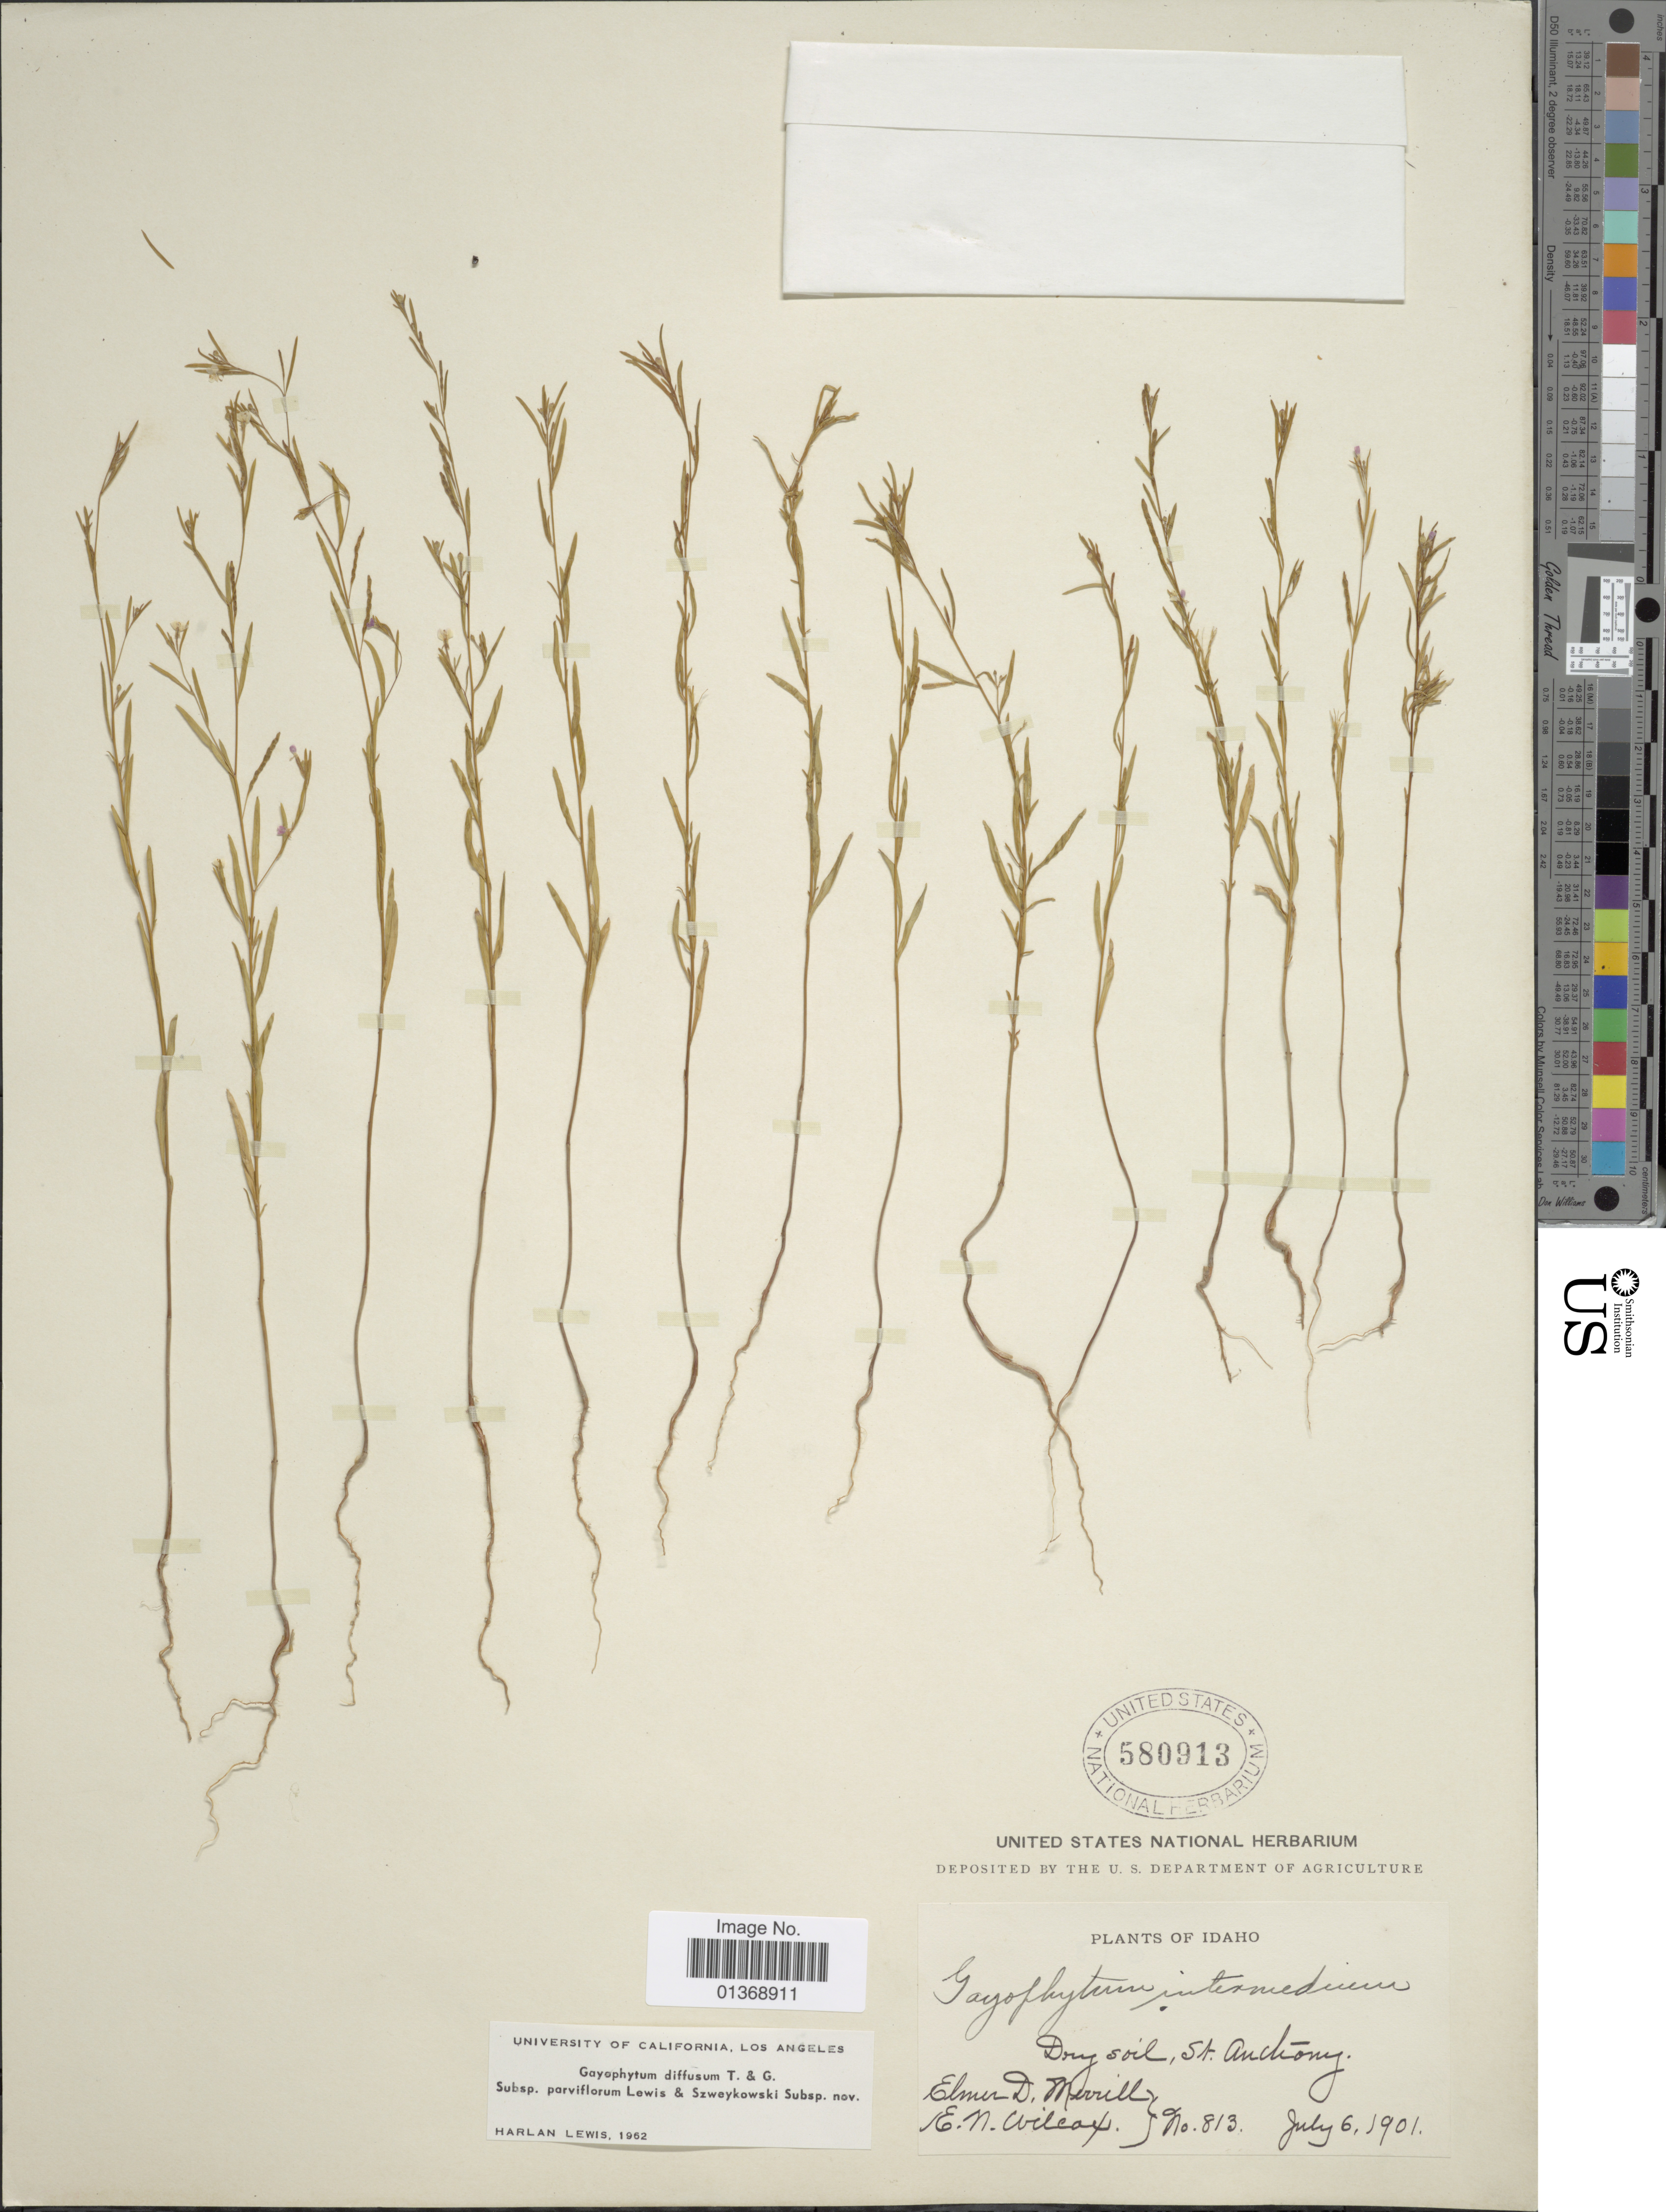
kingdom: Plantae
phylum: Tracheophyta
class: Magnoliopsida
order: Myrtales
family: Onagraceae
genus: Gayophytum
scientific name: Gayophytum diffusum subsp. parviflorum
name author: F. H. Lewis & Szweyk.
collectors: E. D. Merrill & E. Wilcox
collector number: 813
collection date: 1901-07-06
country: United States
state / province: Idaho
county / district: Fremont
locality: Dry soil, St. Anthóny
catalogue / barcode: US 580913